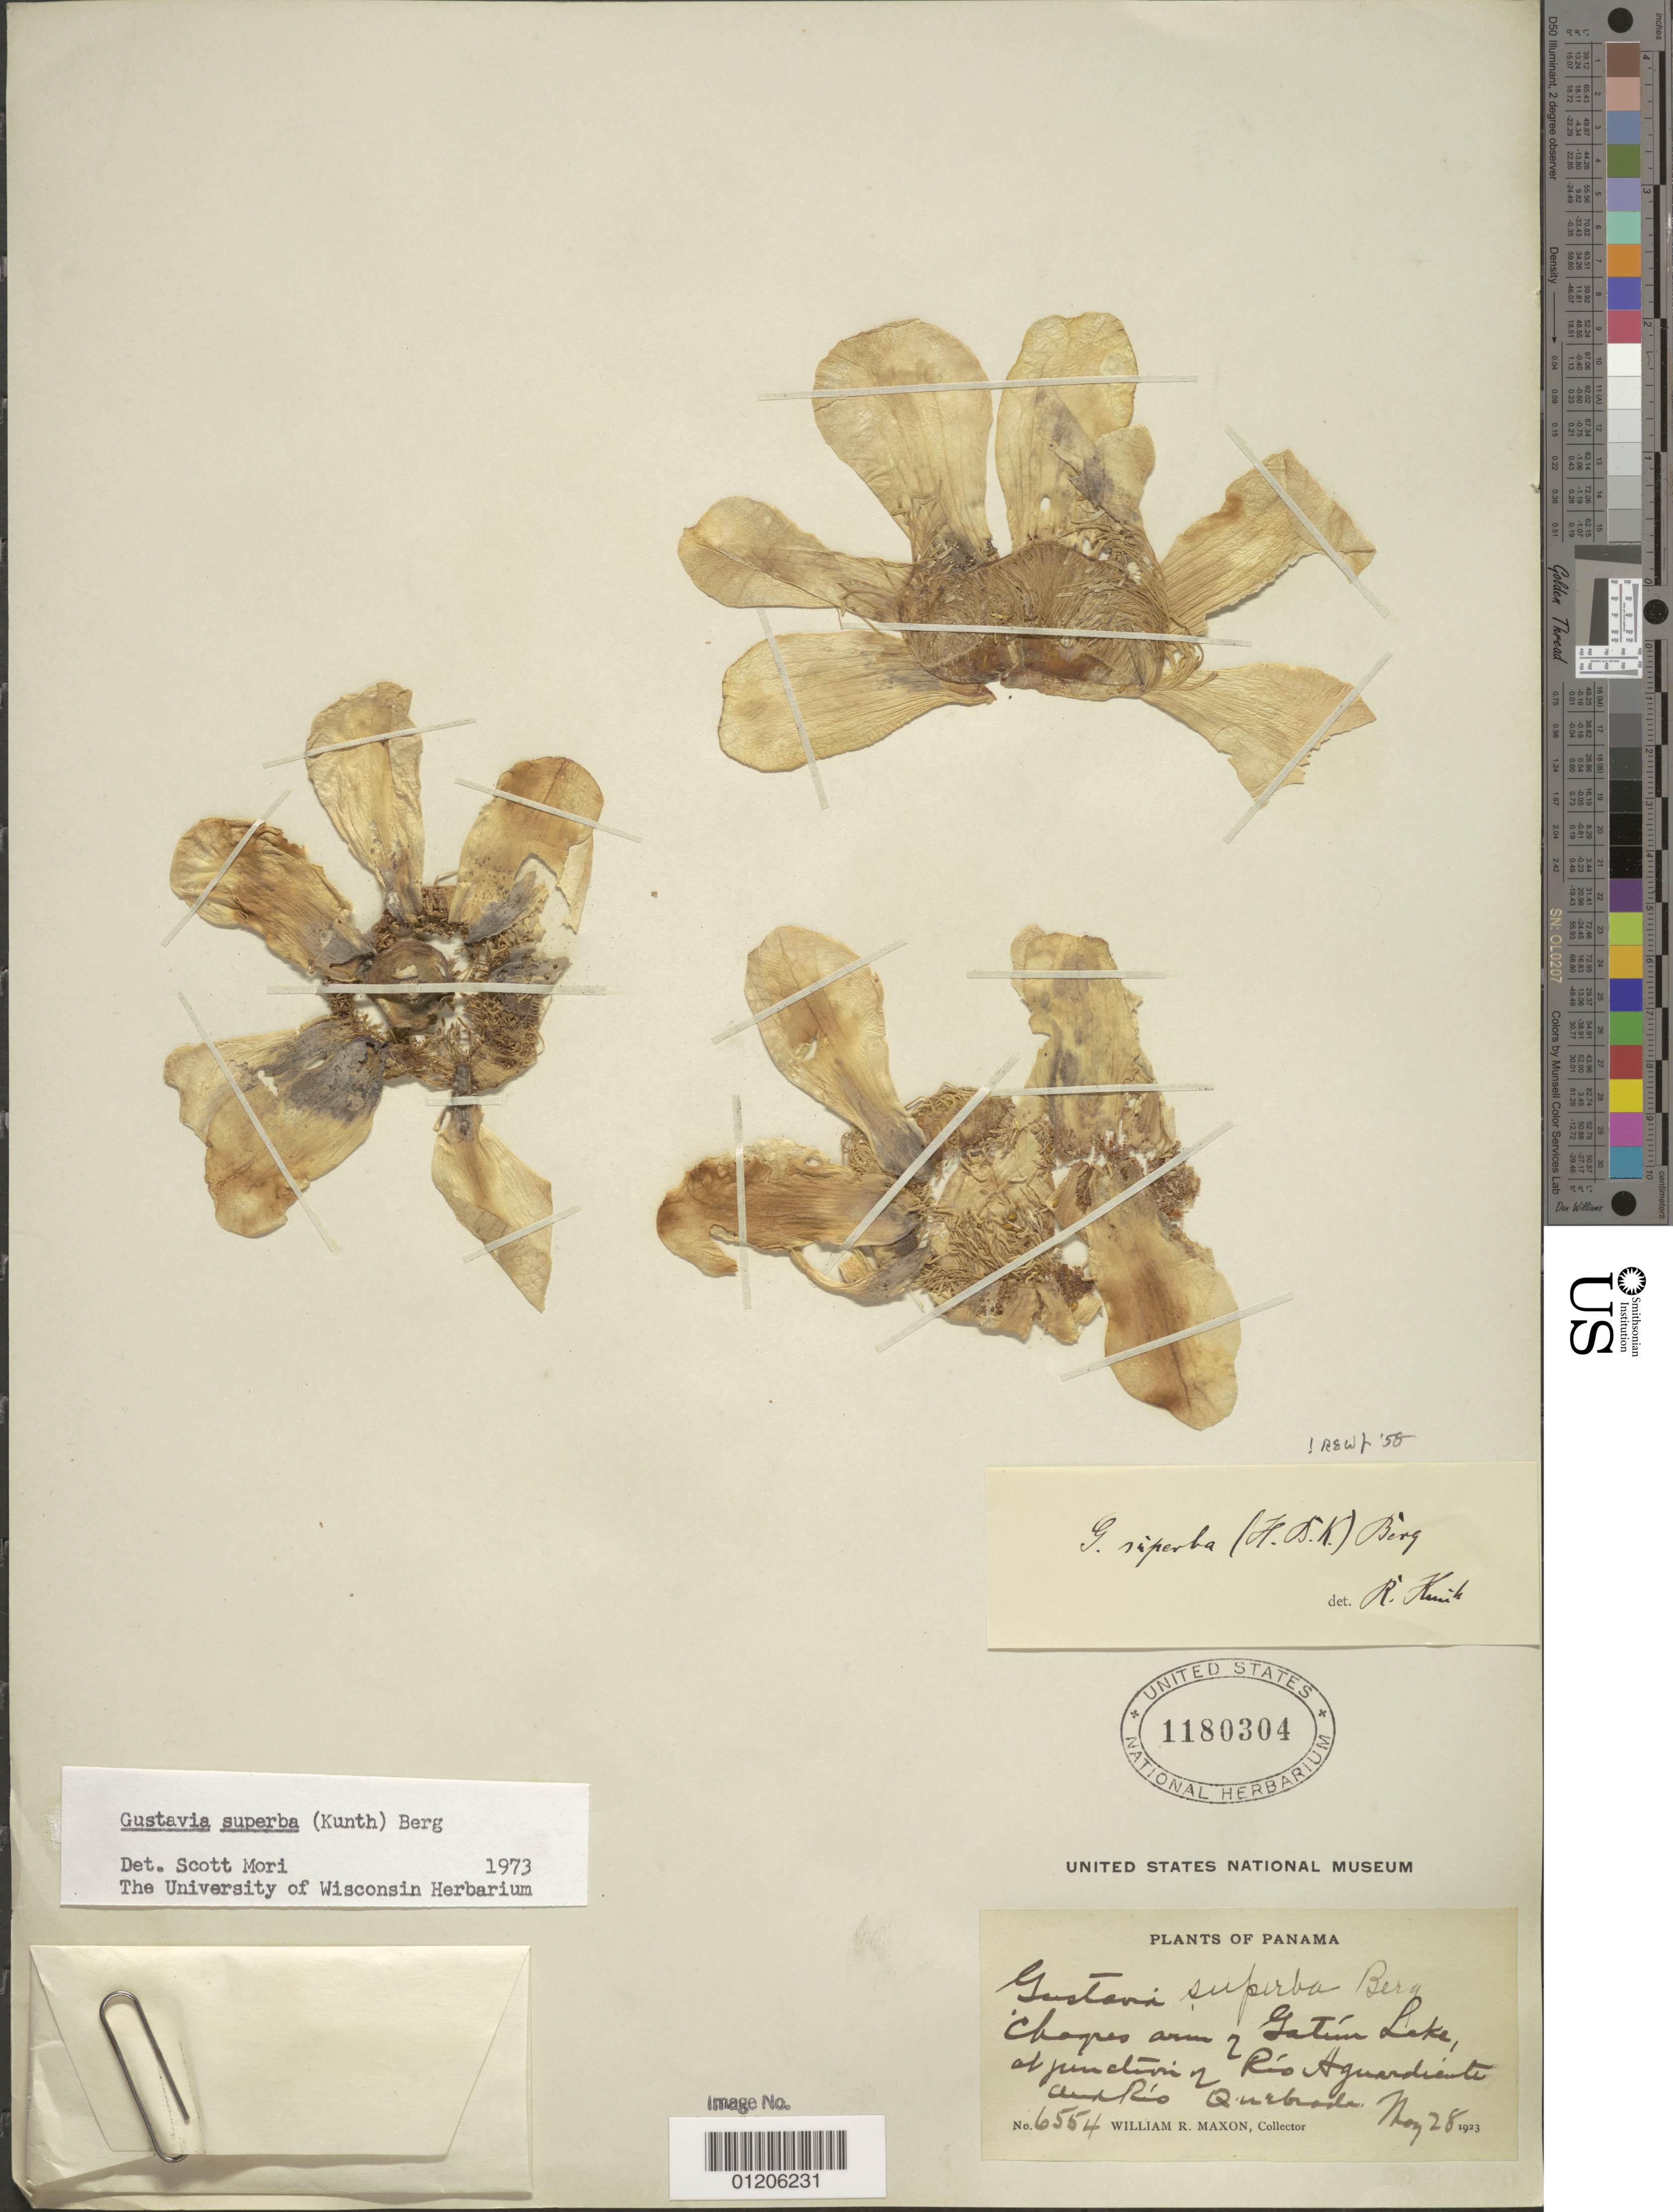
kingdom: Plantae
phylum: Tracheophyta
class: Magnoliopsida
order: Ericales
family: Lecythidaceae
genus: Gustavia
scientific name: Gustavia superba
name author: (Kunth) O. Berg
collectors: W. R. Maxon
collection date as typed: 28 May 1923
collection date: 1923-05-28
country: Panama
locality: Chagres arm of Gatun Lake, at junction of Rio Aguardirute and Rio Quebrada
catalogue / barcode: US 1180304